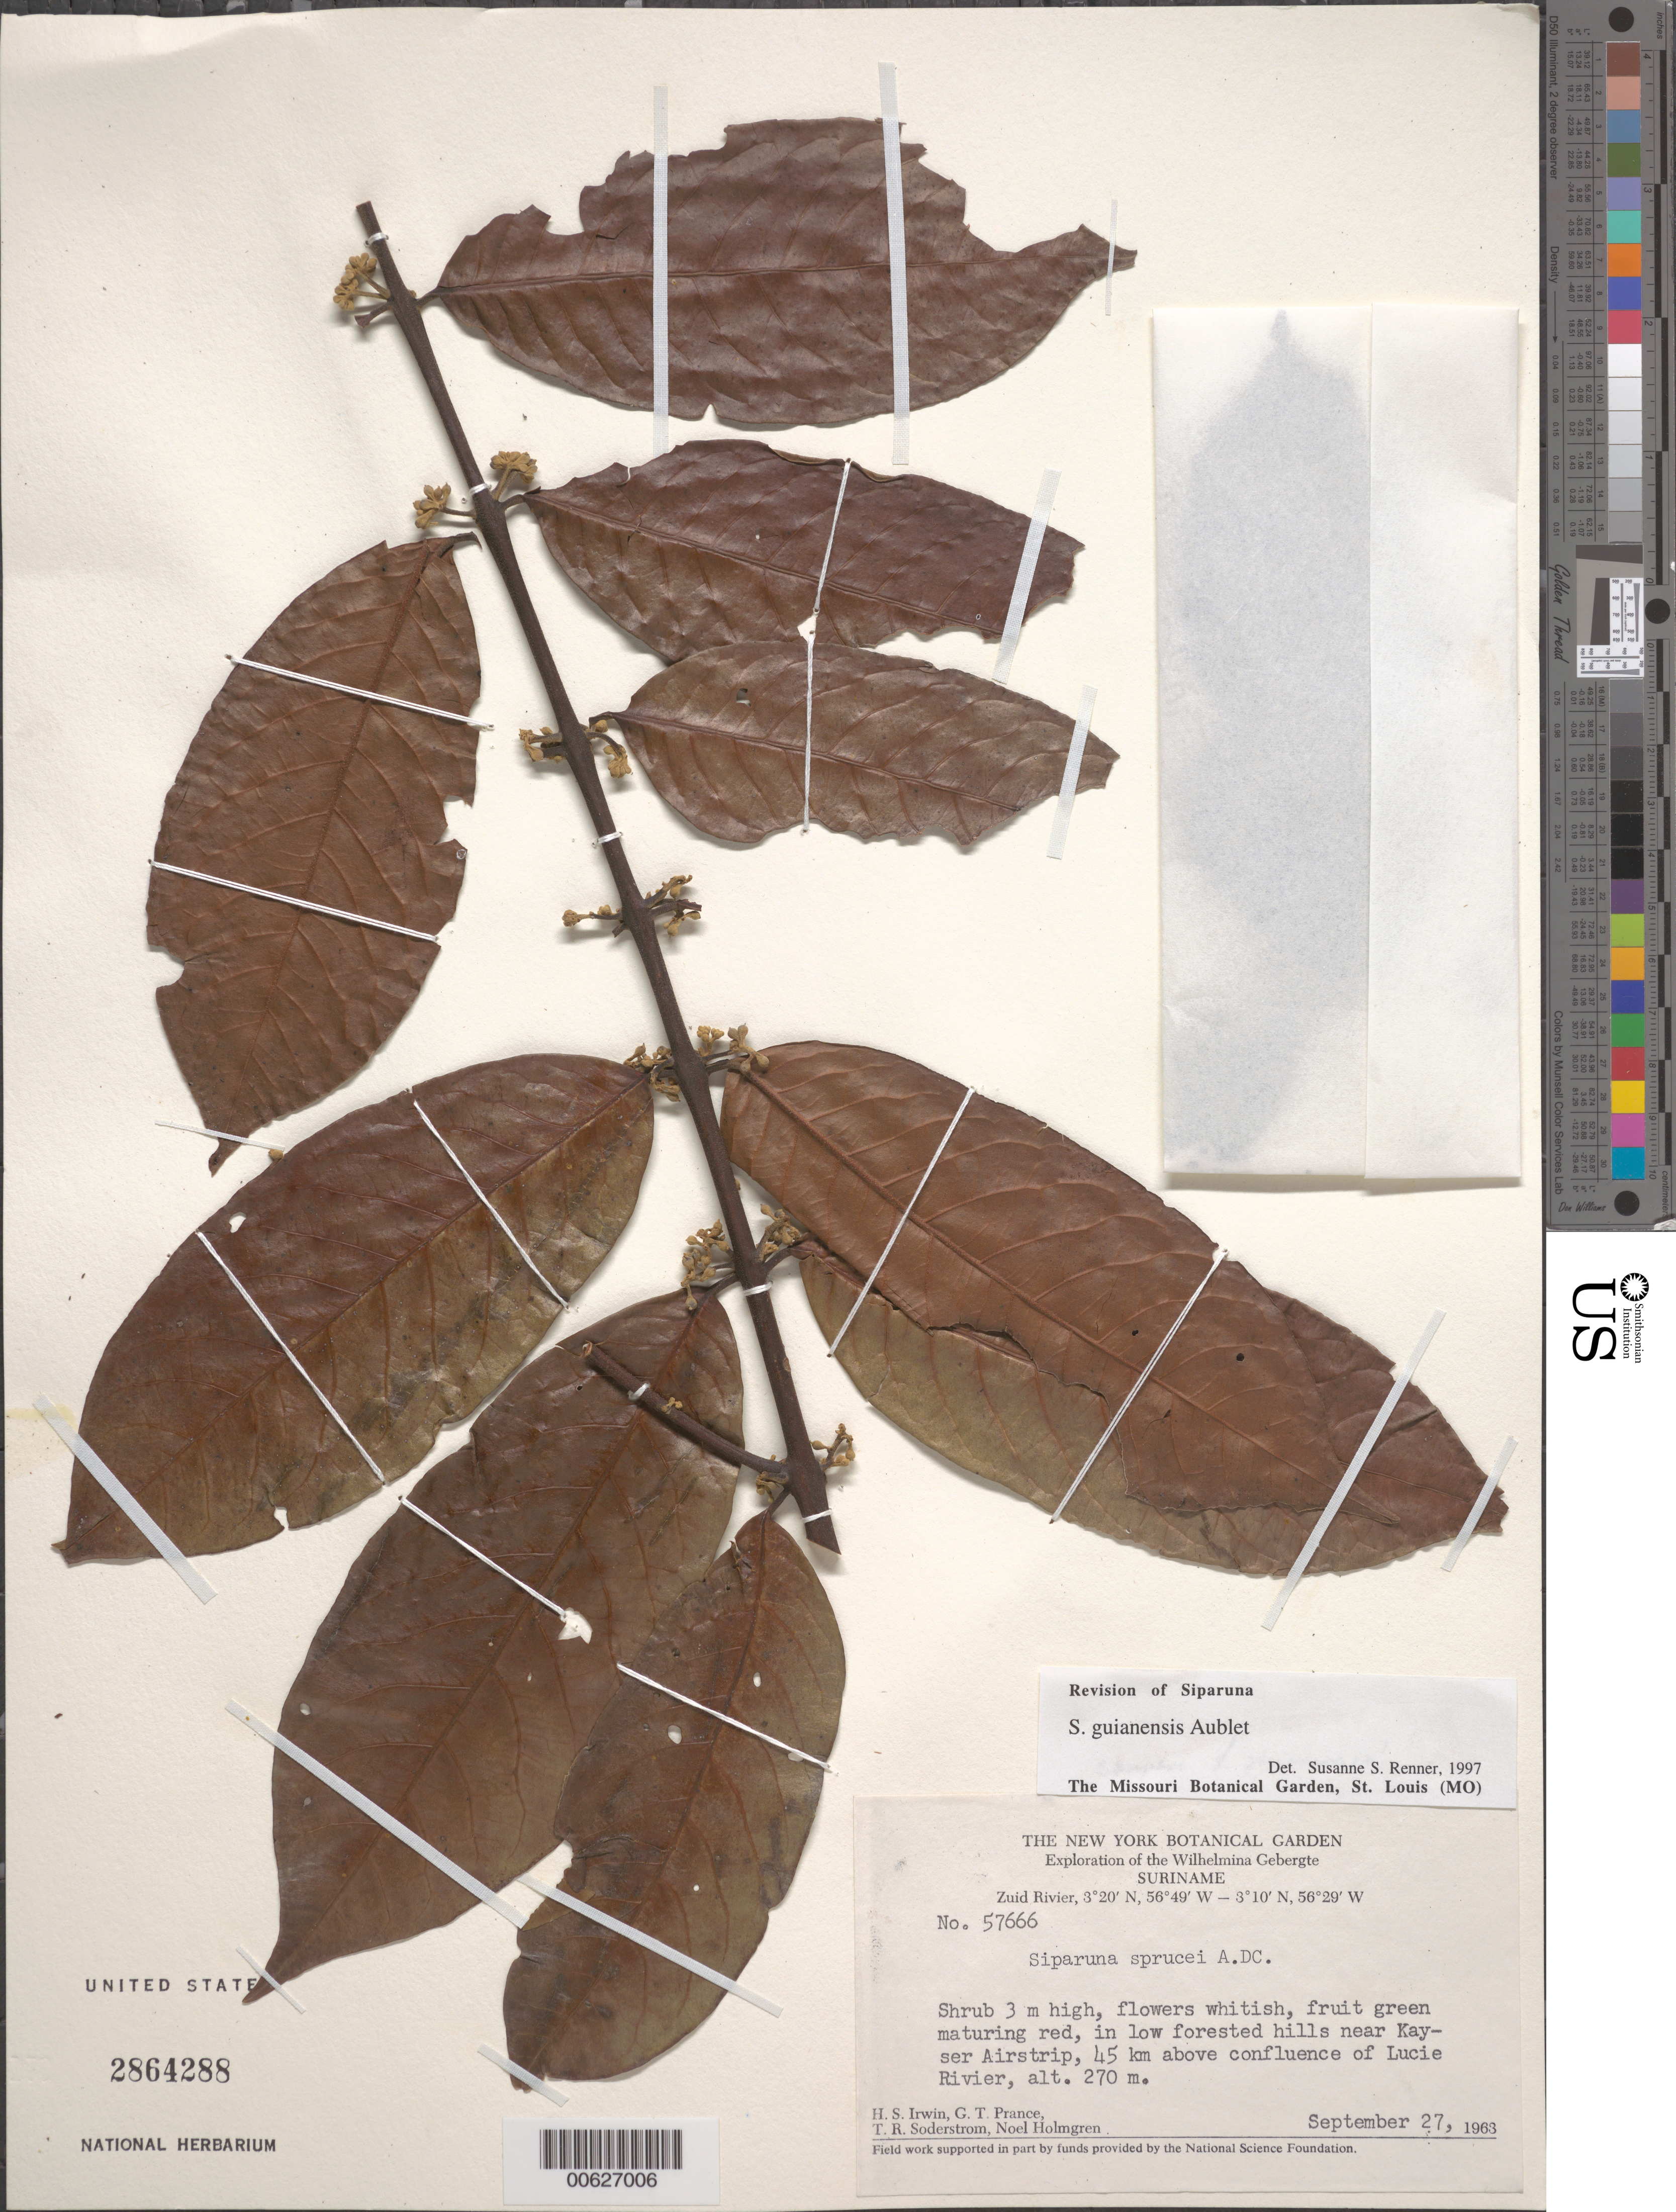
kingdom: Plantae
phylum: Tracheophyta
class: Magnoliopsida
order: Laurales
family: Siparunaceae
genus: Siparuna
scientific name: Siparuna guianensis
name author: Aubl.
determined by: Renner, S. S.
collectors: H. Irwin, G. T. Prance, T. R. Soderstrom & N. H. Holmgren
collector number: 57666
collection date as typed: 27-Sep-63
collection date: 1963-09-27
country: Suriname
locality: Kayser Airstrip, Zuid R., 45 km above confl. with Lucie R., Wilhelmina Gebergte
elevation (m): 270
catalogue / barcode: US 2864288